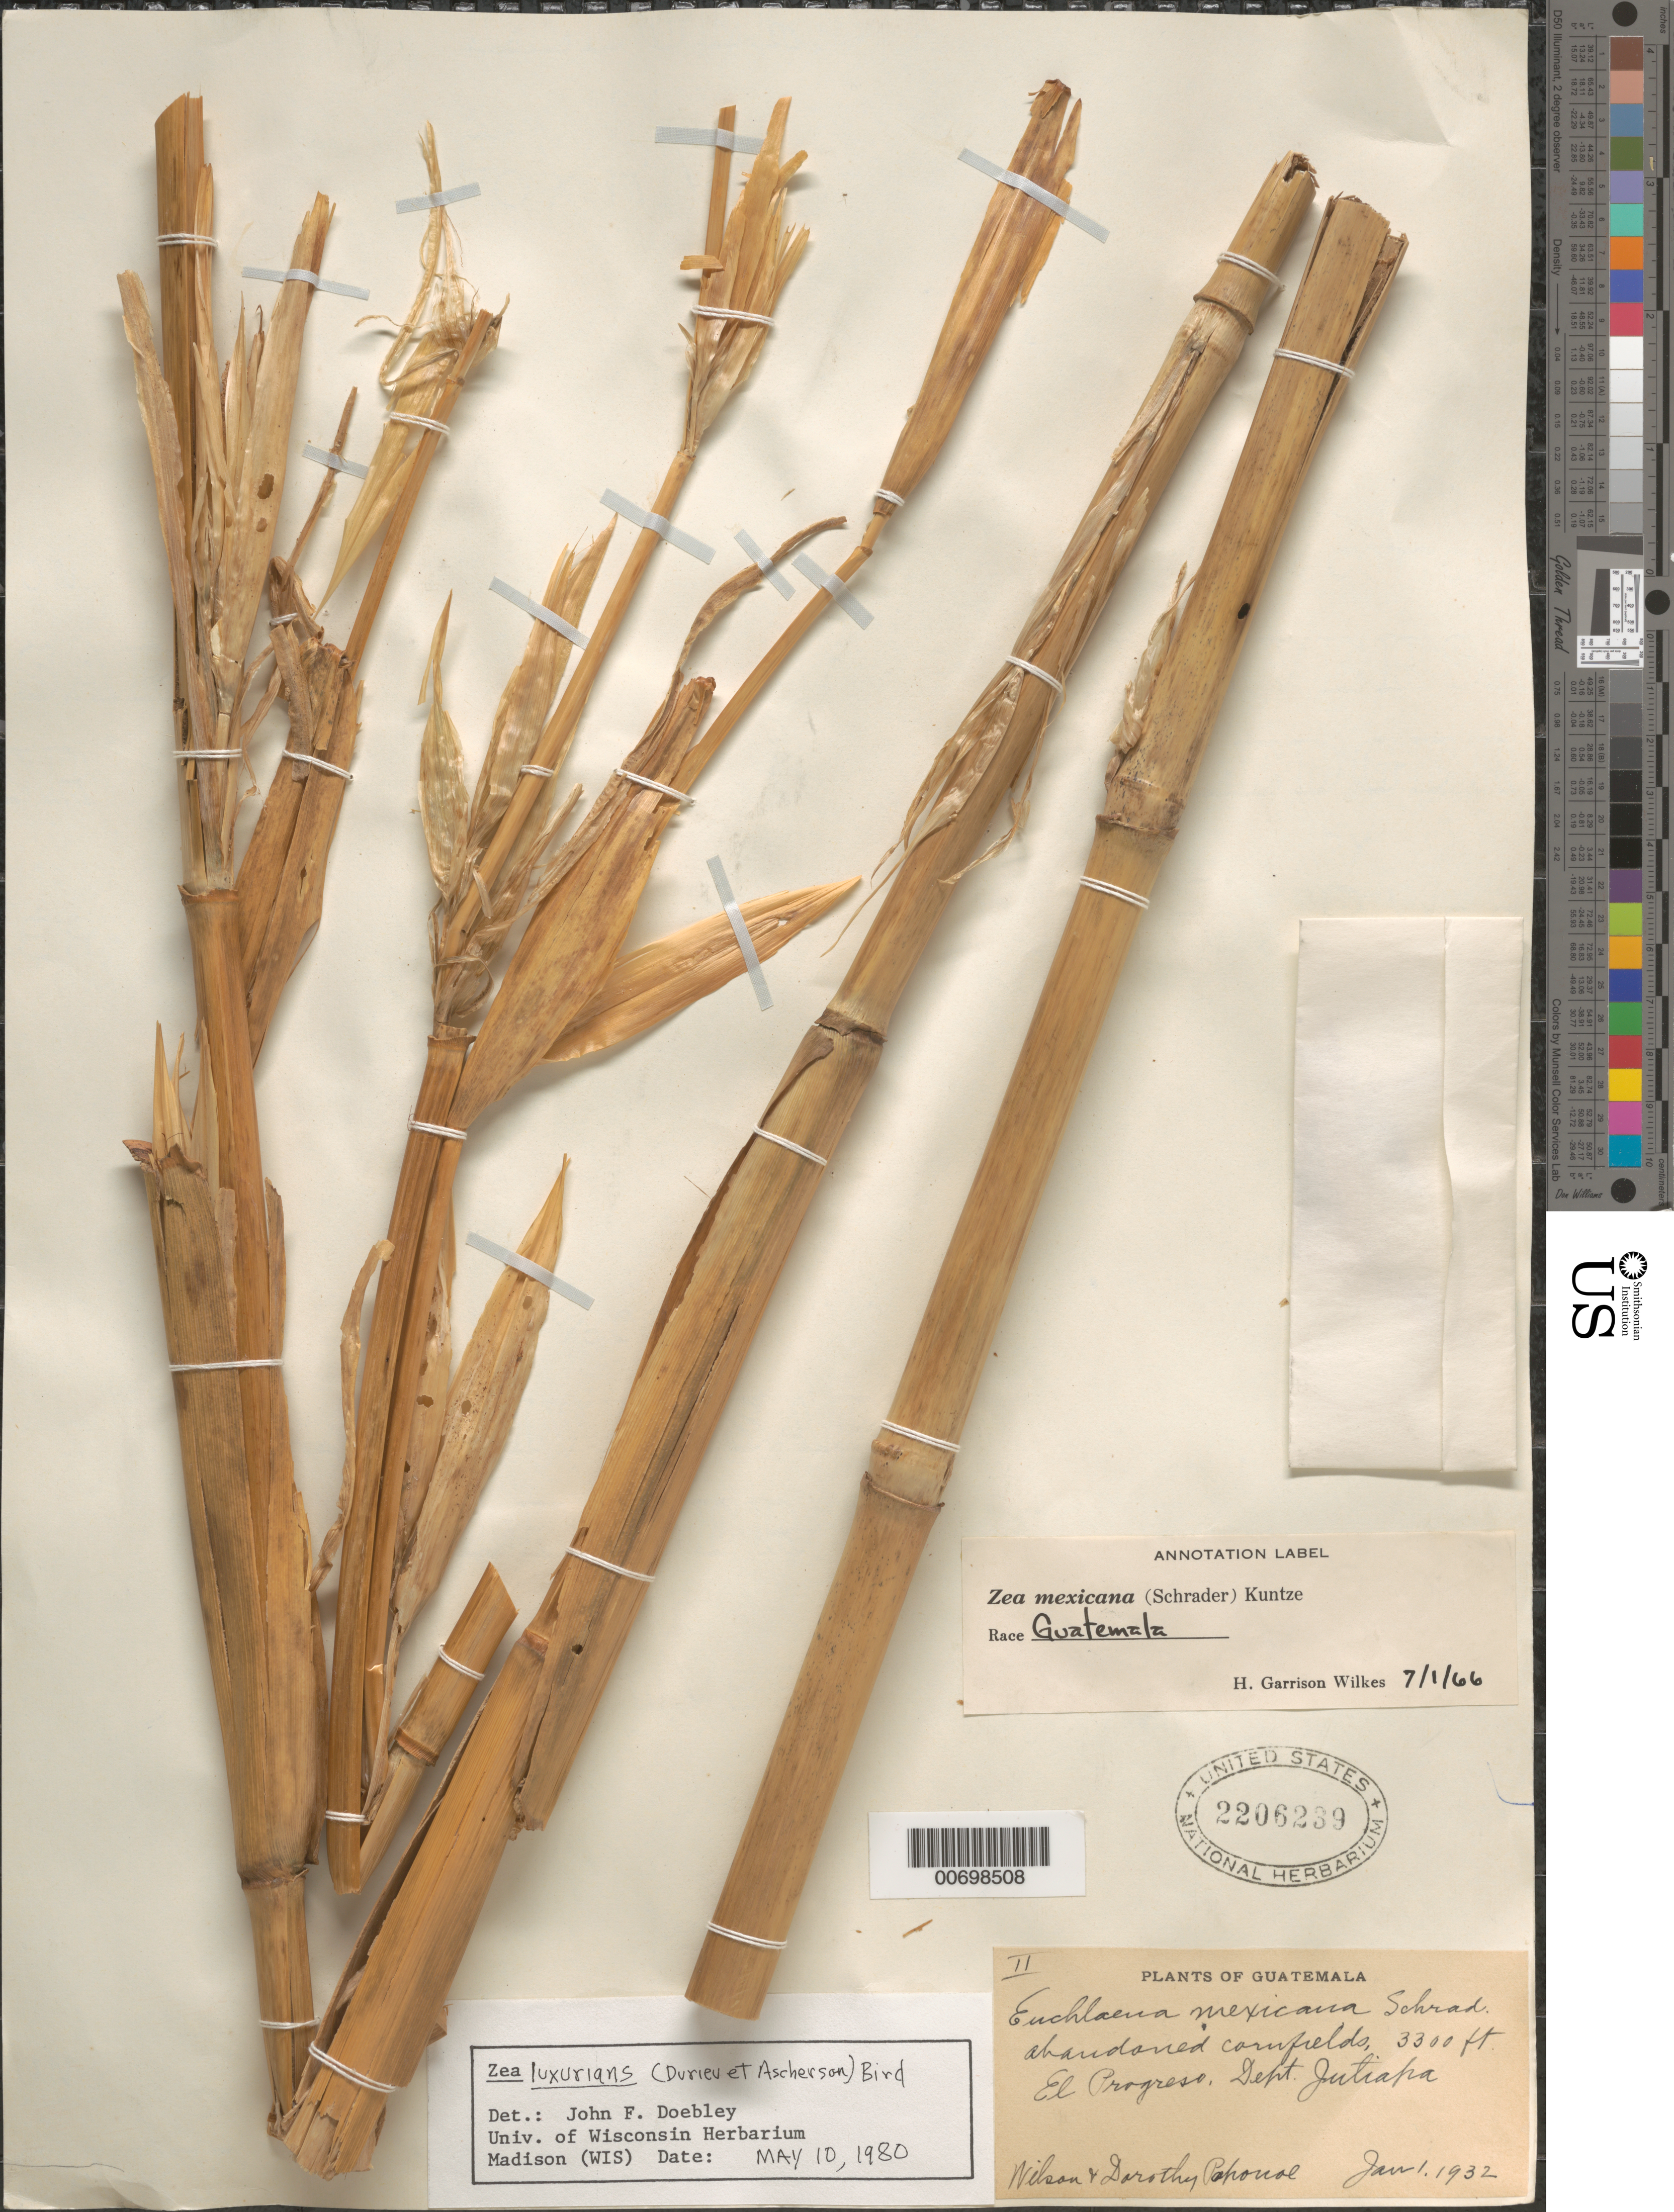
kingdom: Plantae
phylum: Tracheophyta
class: Liliopsida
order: Poales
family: Poaceae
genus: Zea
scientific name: Zea luxurians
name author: (Durieu & Asch.) R.M. Bird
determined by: Doebley, John F.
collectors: D. Popenoe & W. Popenoe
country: Guatemala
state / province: Jutiapa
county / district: El Progreso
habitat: abandoned cornfield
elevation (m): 914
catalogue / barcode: US 2206239